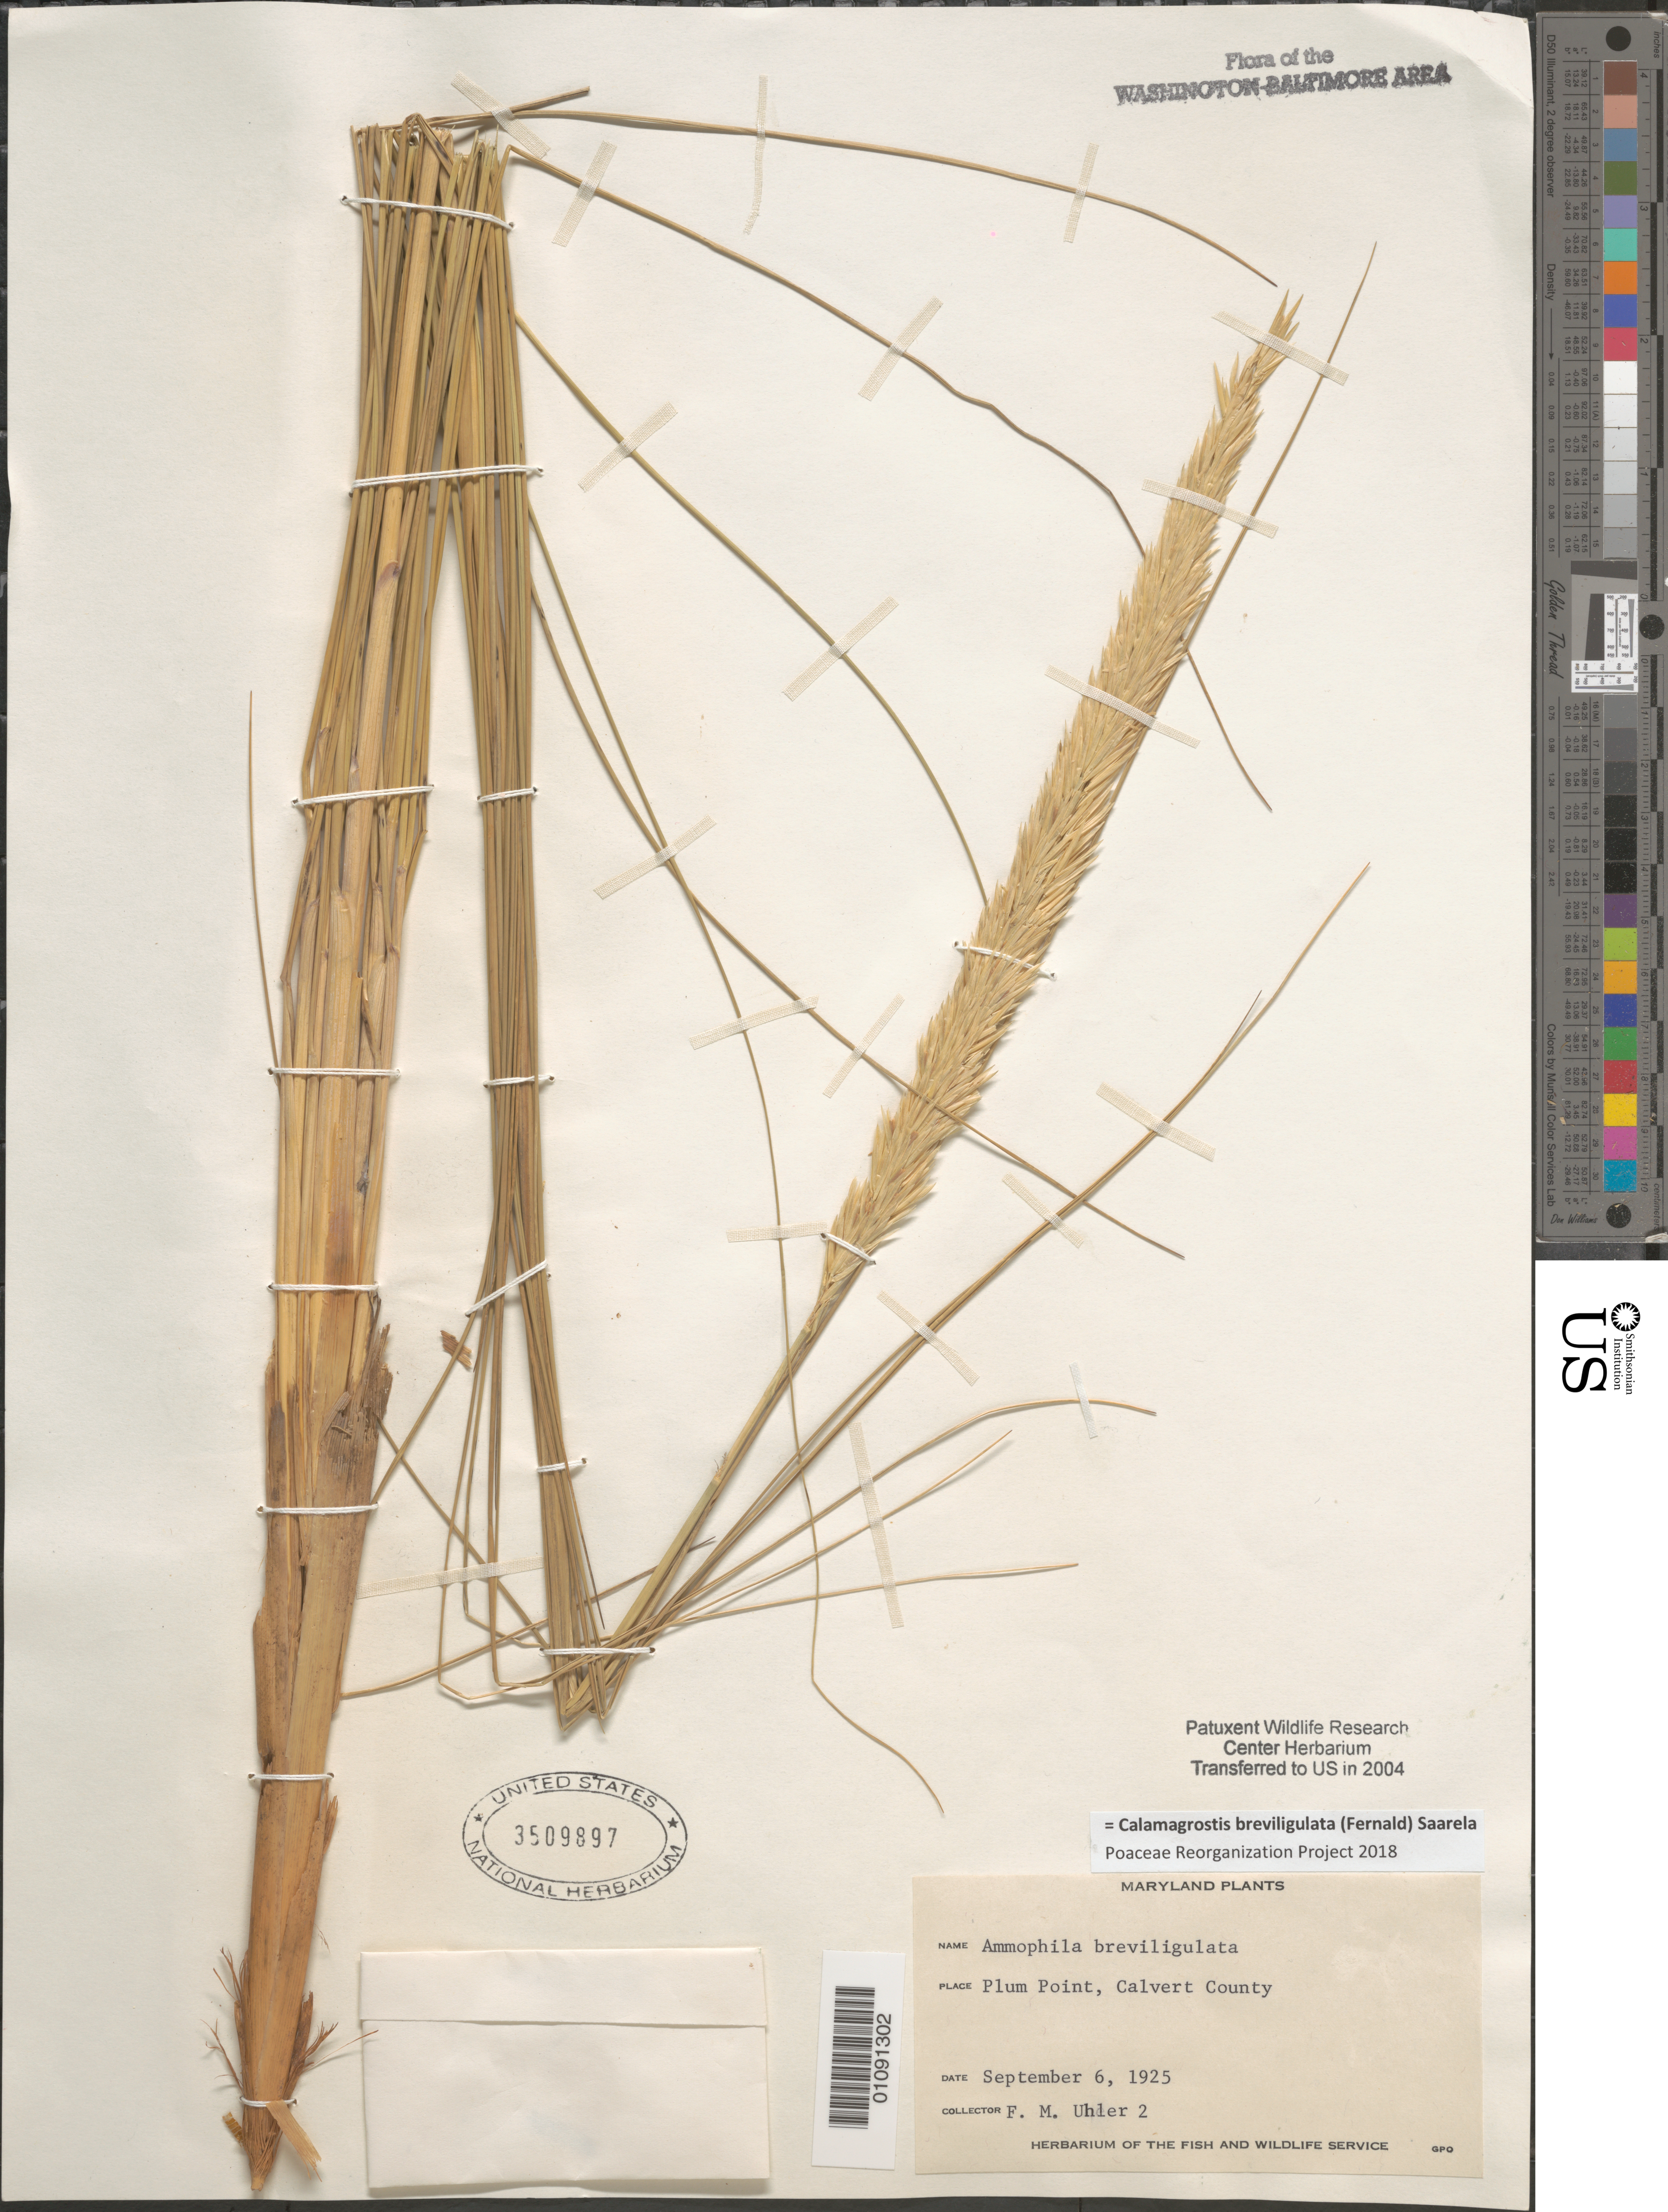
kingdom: Plantae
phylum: Tracheophyta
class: Liliopsida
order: Poales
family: Poaceae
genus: Calamagrostis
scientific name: Calamagrostis breviligulata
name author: (Fernald) Saarela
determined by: Poaceae Reorganization Project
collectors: F. M. Uhler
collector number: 2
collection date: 1925-09-06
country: United States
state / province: Maryland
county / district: Calvert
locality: Plum Pt.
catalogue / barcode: US 3509897